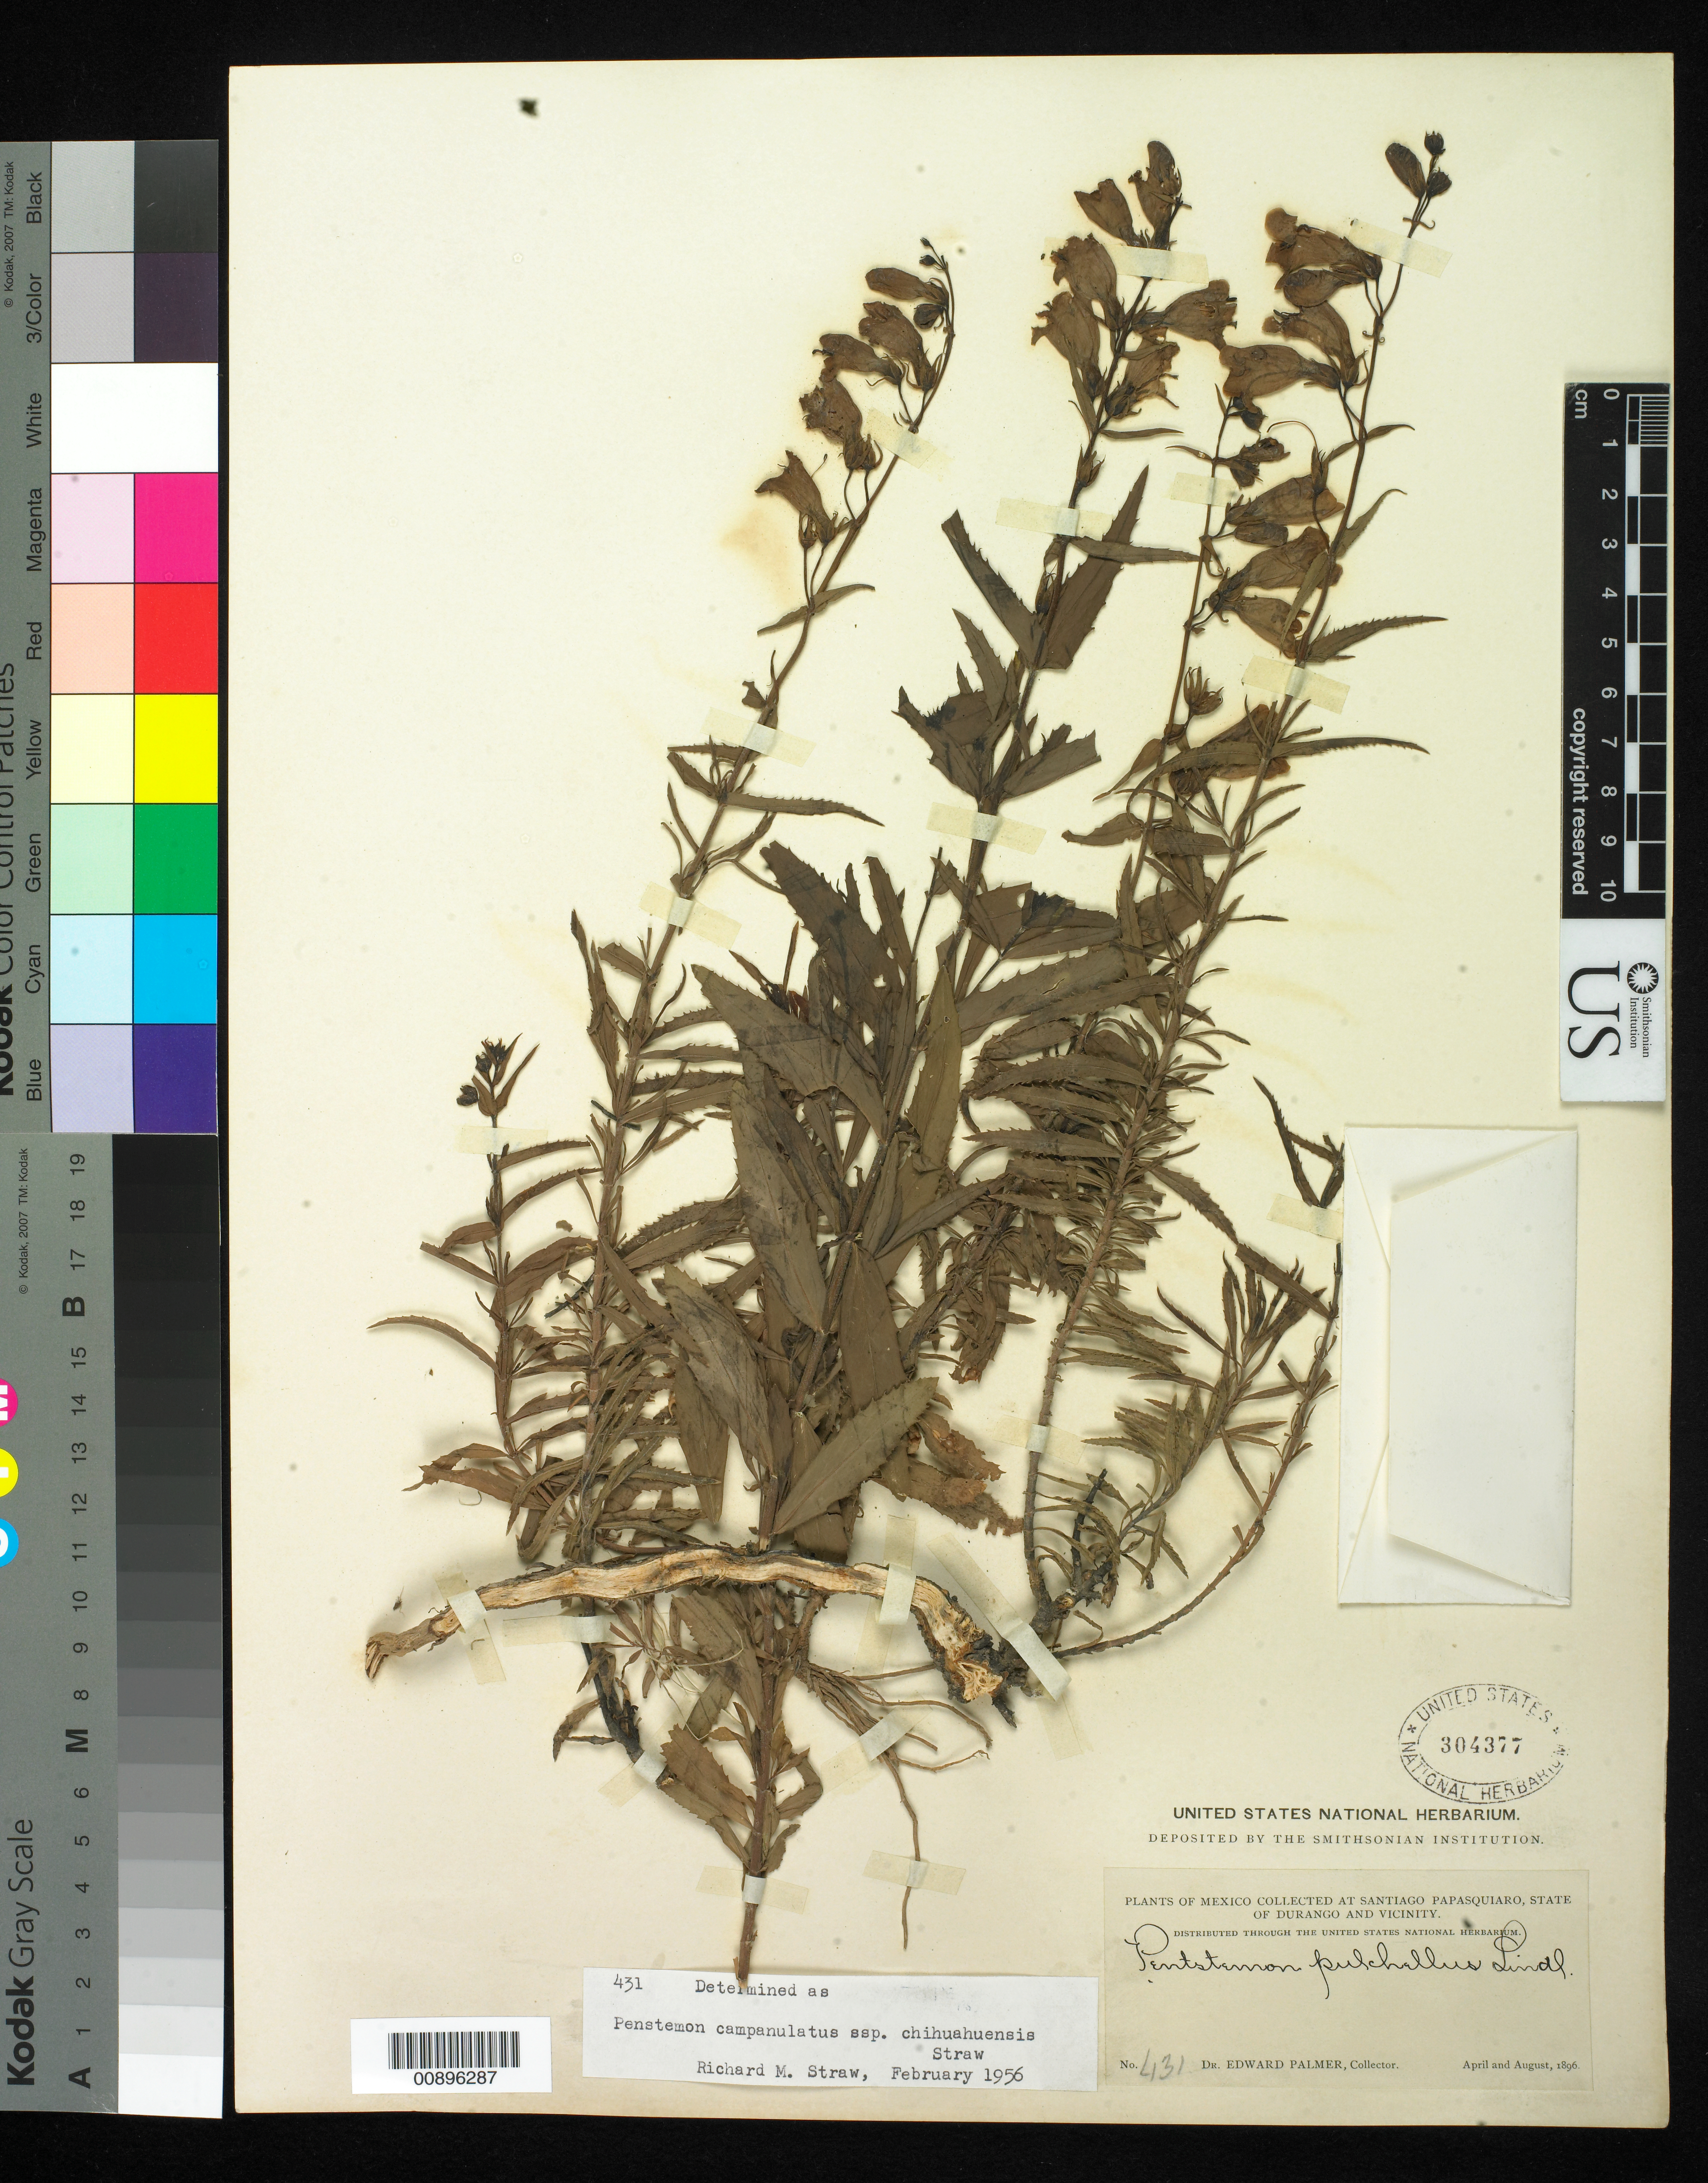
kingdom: Plantae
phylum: Tracheophyta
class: Magnoliopsida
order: Lamiales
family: Plantaginaceae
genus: Penstemon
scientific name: Penstemon campanulatus subsp. chihuahuensis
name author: Straw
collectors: E. Palmer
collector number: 431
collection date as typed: Apr 1896 to -- Aug 1896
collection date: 1896-04/1896-08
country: Mexico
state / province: Durango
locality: Santiago Papasquiaro, Durango and vicinity.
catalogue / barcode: US 304377